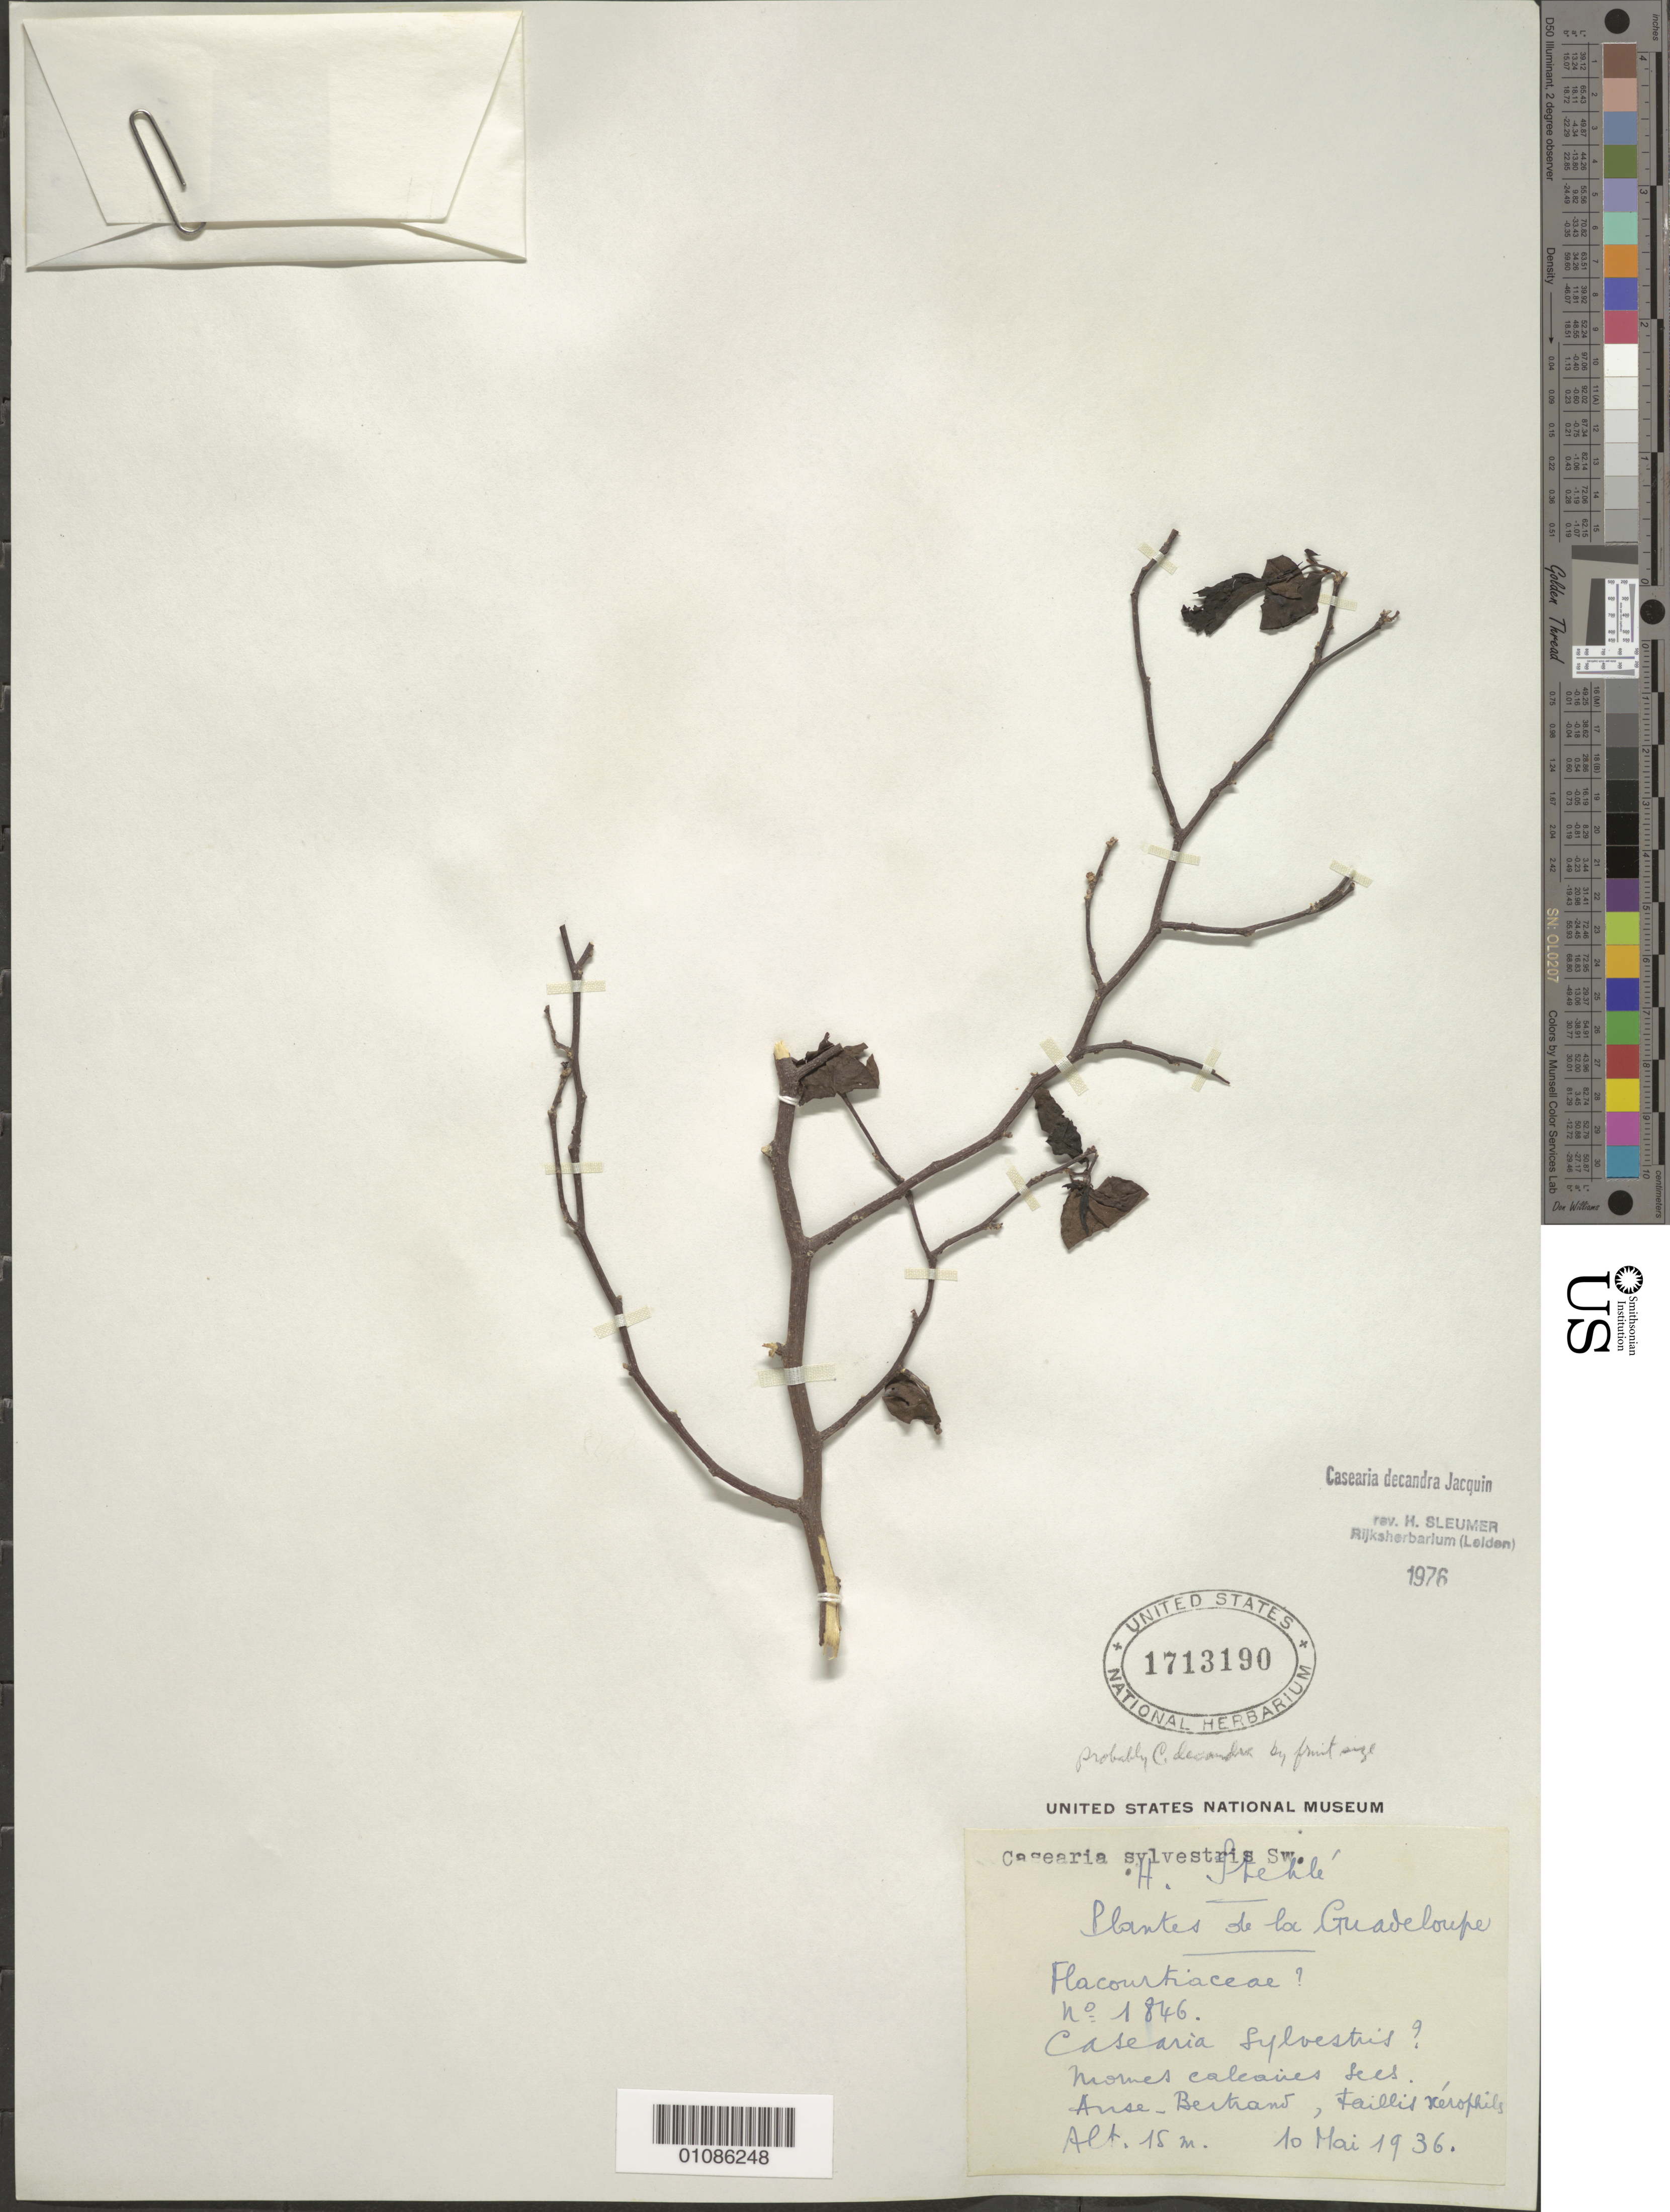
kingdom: Plantae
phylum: Tracheophyta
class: Magnoliopsida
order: Malpighiales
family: Salicaceae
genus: Casearia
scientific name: Casearia decandra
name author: Jacq.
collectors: H. Stehlé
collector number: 1846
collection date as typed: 10 May 1936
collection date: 1936-05-10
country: Guadeloupe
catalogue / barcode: US 1713190